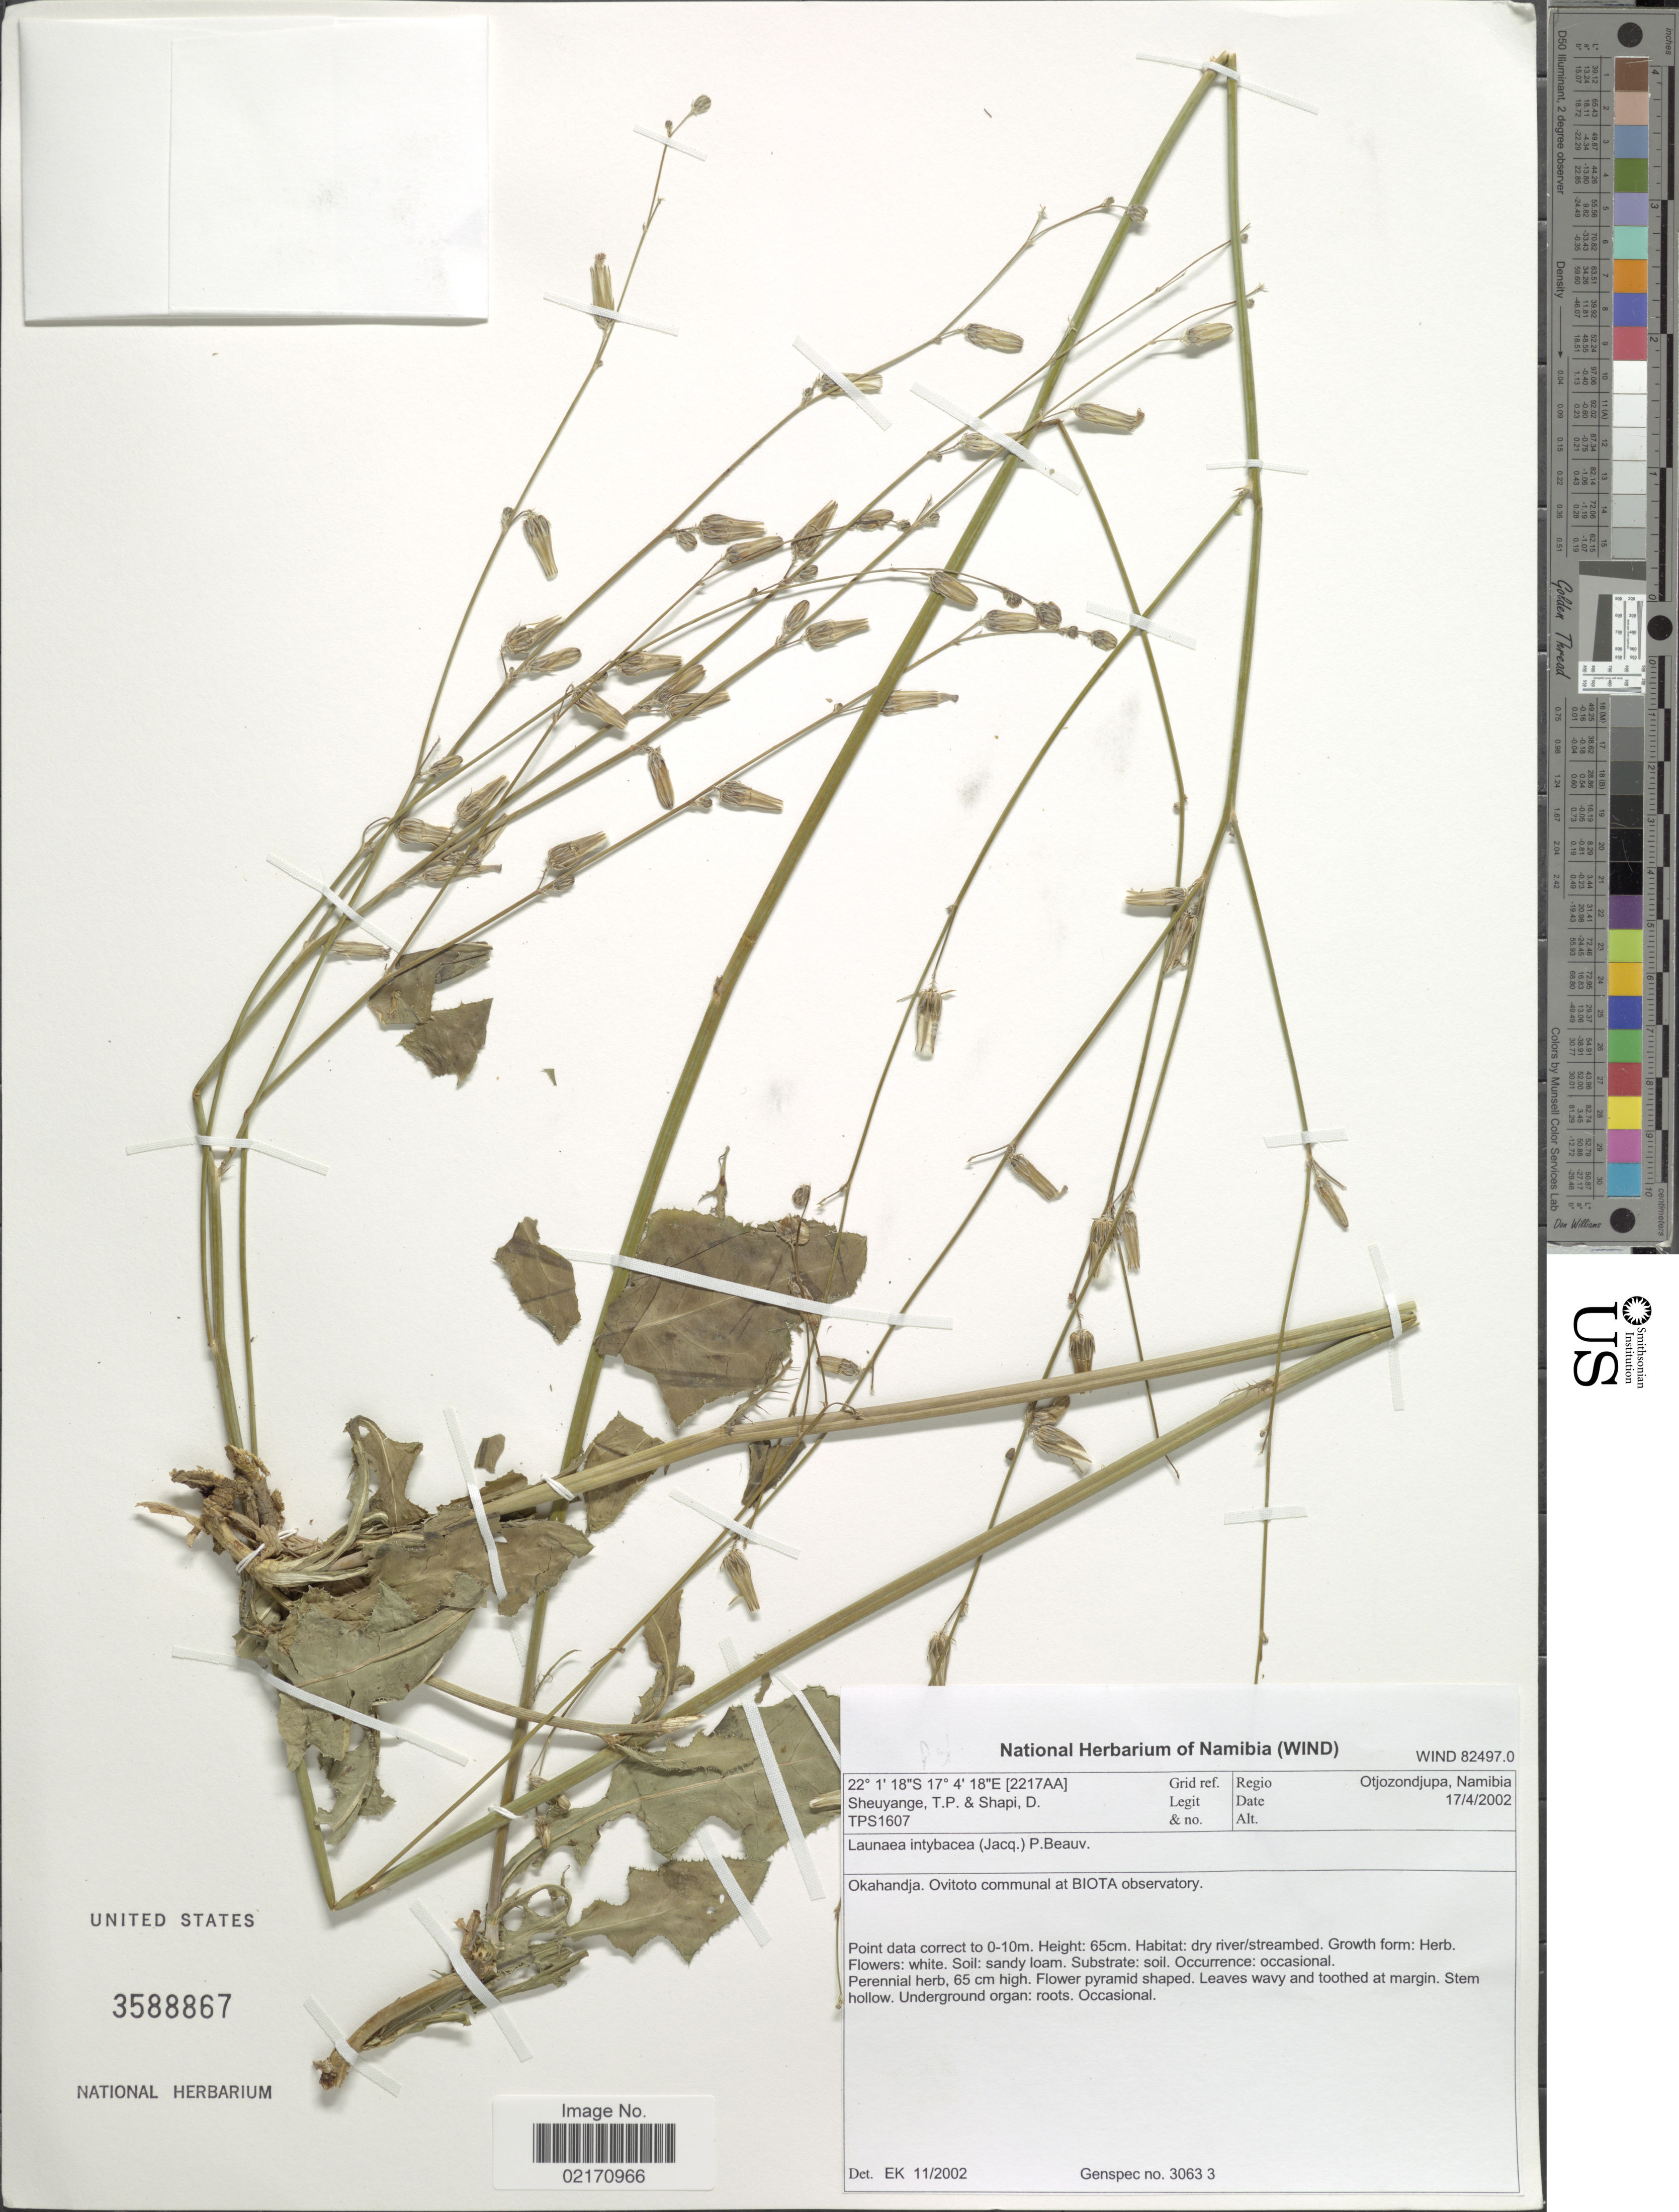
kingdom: Plantae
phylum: Tracheophyta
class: Magnoliopsida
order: Asterales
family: Asteraceae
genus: Launaea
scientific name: Launaea intybacea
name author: (Jacq.) Beauverd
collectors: T. Sheuyange & D. Shapi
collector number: TPS1607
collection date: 2002-04-17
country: Namibia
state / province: Otjozondjupa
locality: Okahandja, Ovitot communal at BIOTA observatory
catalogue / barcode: US 3588867